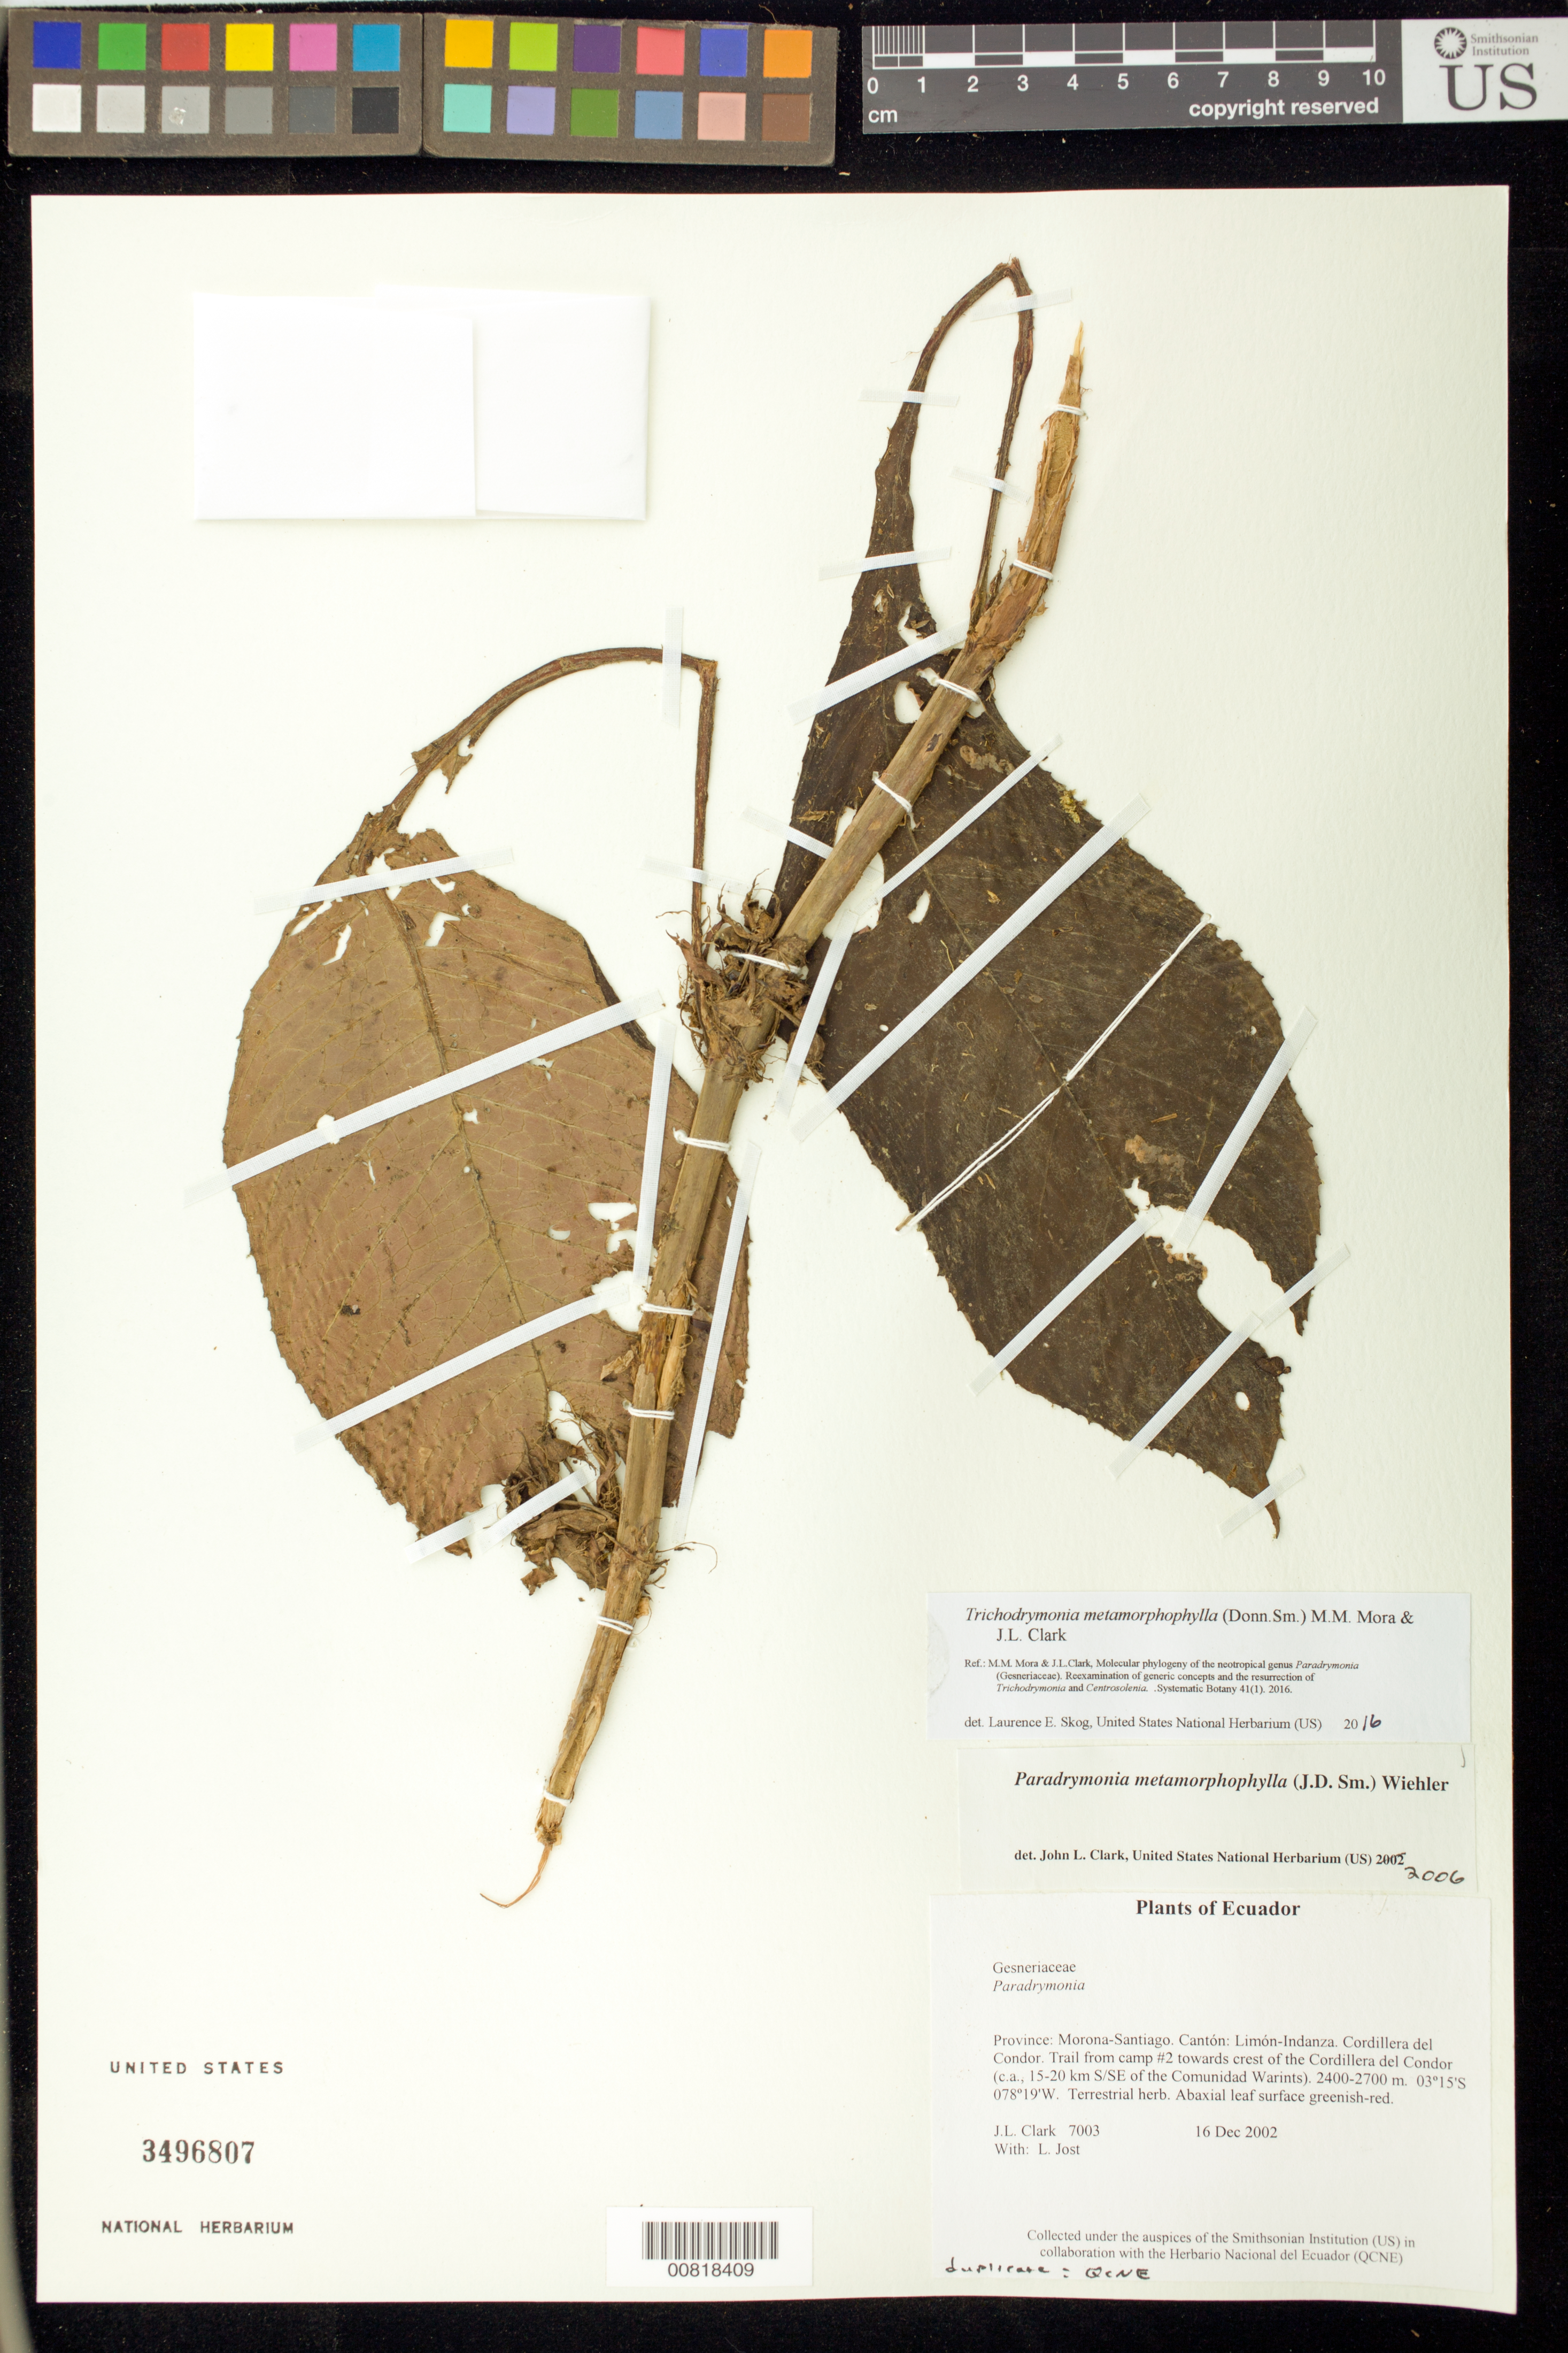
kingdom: Plantae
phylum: Tracheophyta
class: Magnoliopsida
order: Lamiales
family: Gesneriaceae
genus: Trichodrymonia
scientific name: Trichodrymonia metamorphophylla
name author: (Donn. Sm.) M.M. Mora & J.L. Clark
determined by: Skog, Laurence E.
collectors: J. L. Clark & L. Jost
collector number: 7003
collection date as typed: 16 Dec 2002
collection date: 2002-12-16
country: Ecuador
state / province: Morona-Santiago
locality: Limón-Indanza. Cordillera del Condor. Trail from camp #2 towards crest of the Cordillera del Condor (c.a., 15-20 km S/SE of the Comunidad Warints).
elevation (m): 2400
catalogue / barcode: US 3496807